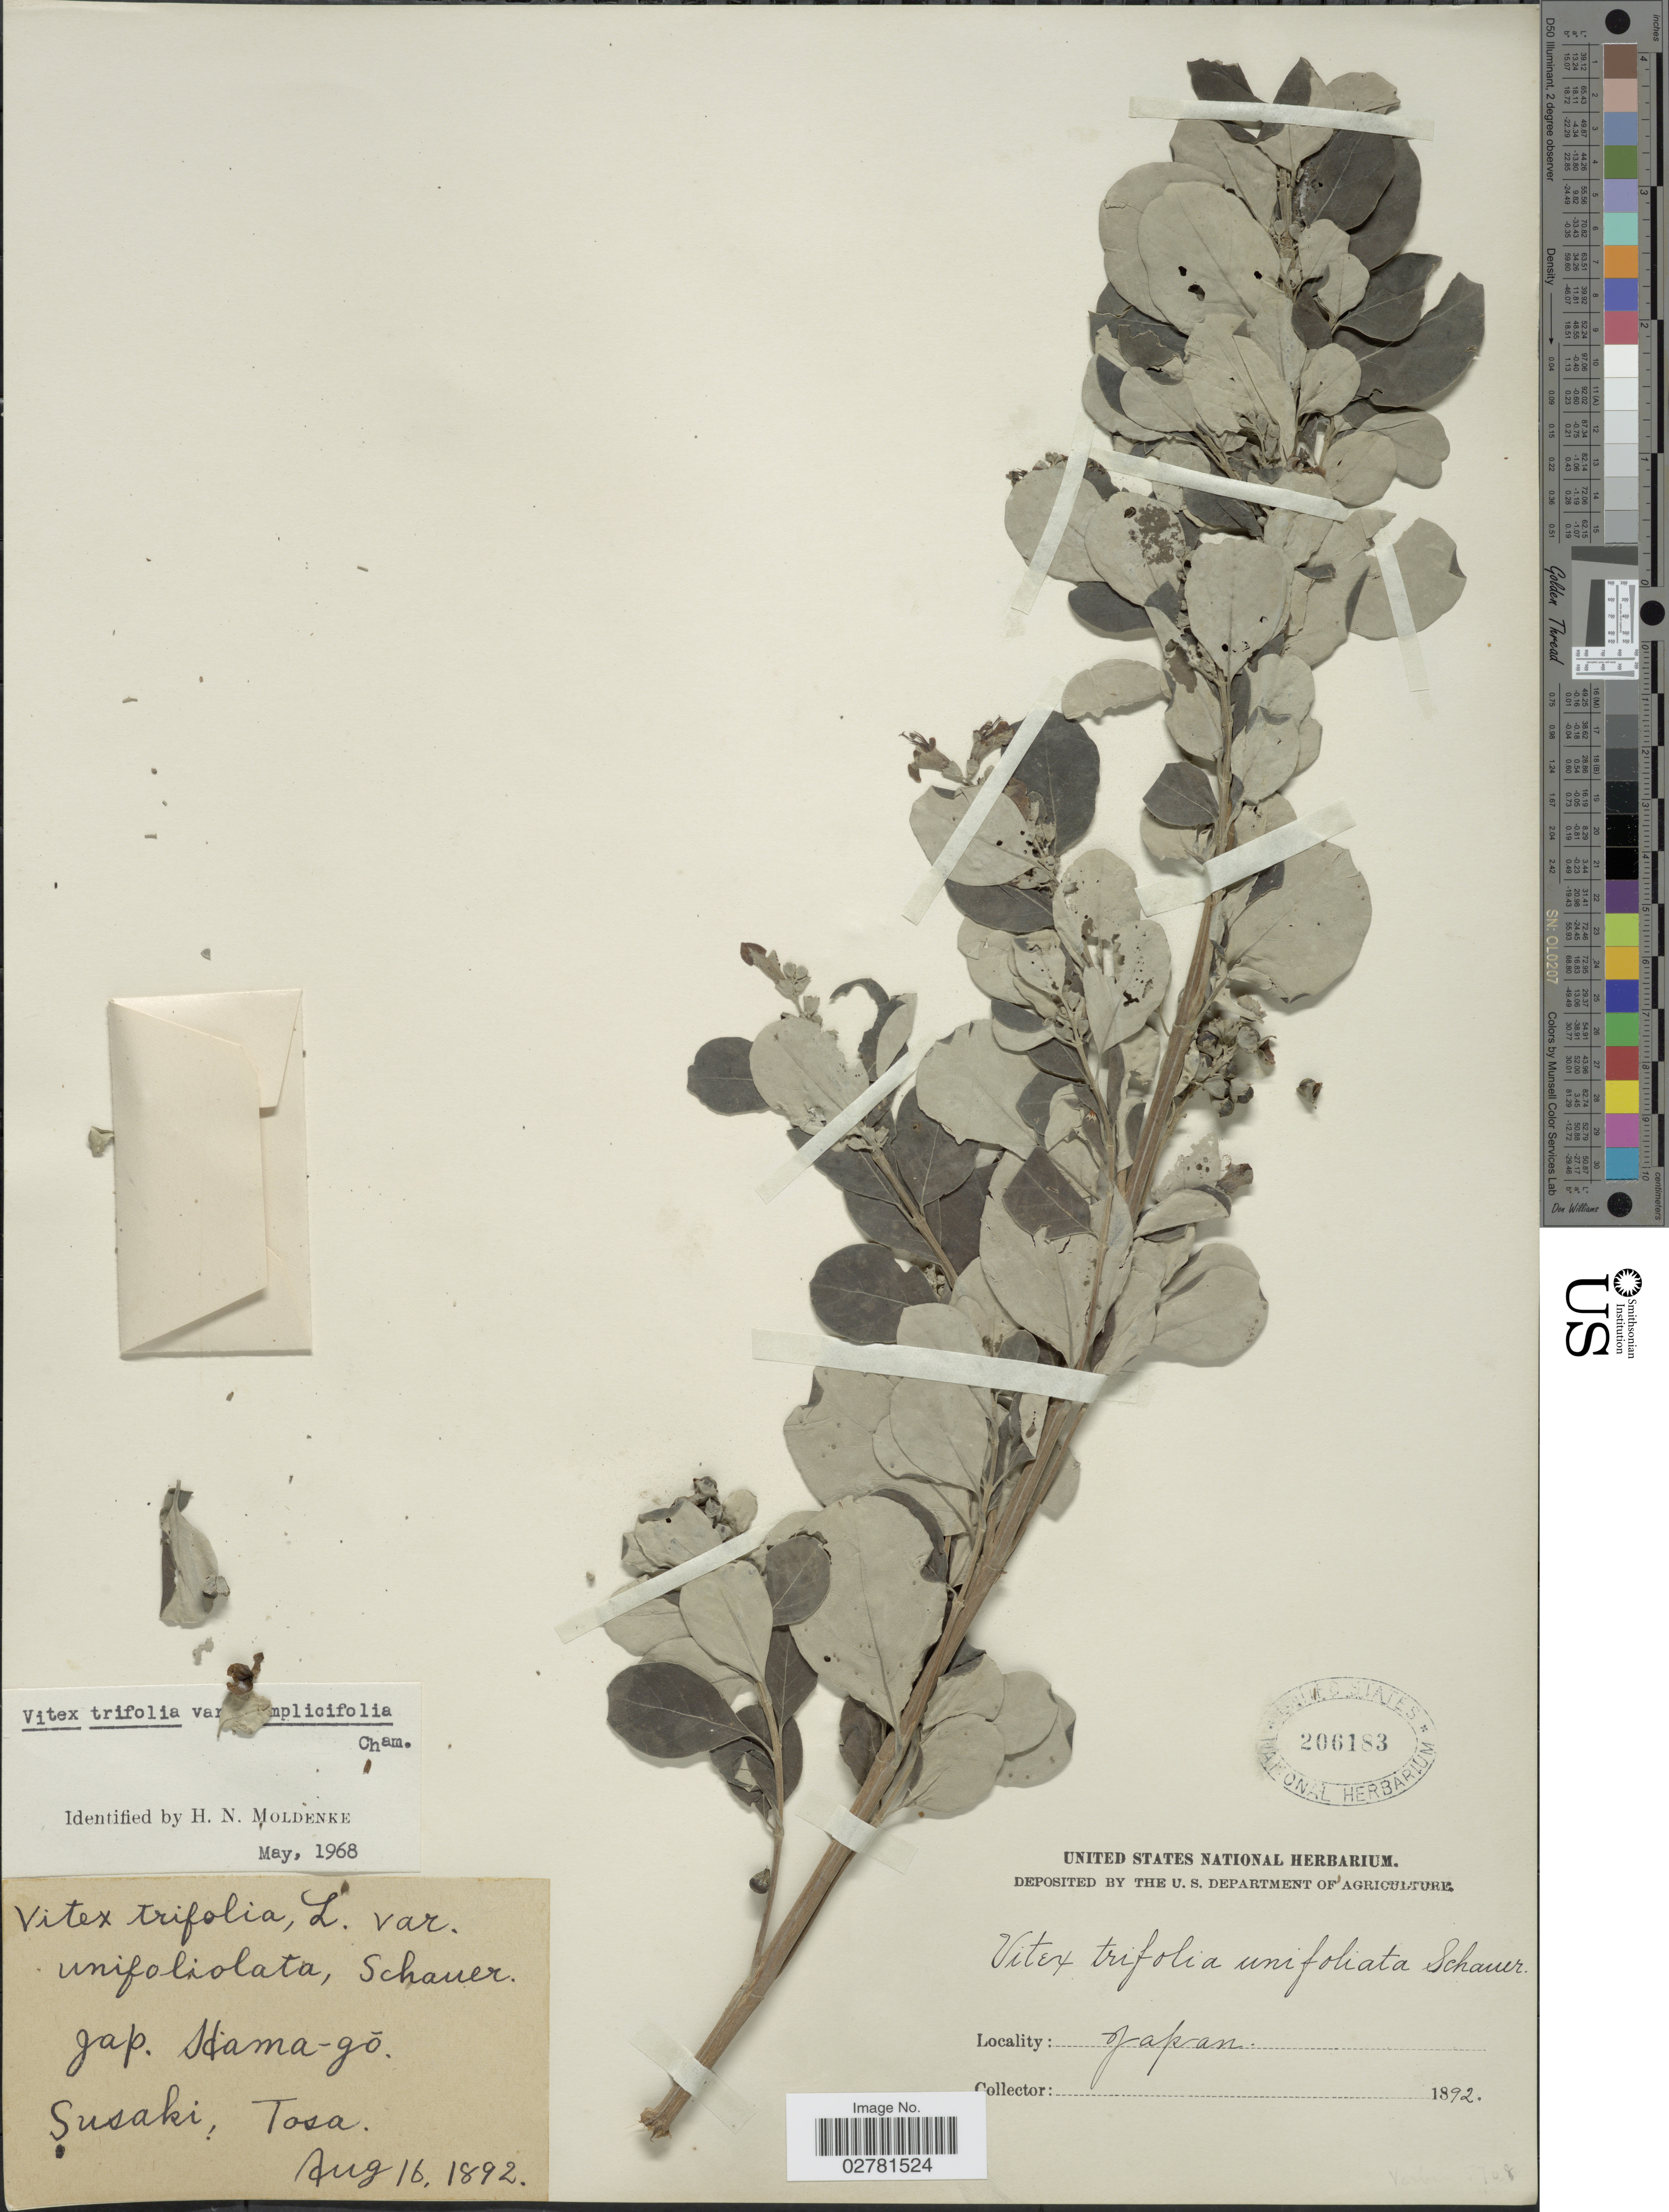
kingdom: Plantae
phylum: Tracheophyta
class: Magnoliopsida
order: Lamiales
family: Lamiaceae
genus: Vitex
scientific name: Vitex trifoliata var. simplicifolia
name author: Cham.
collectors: ex herb. United States National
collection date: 1892-08-16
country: Japan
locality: Susaki, Tosa.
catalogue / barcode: US 206183